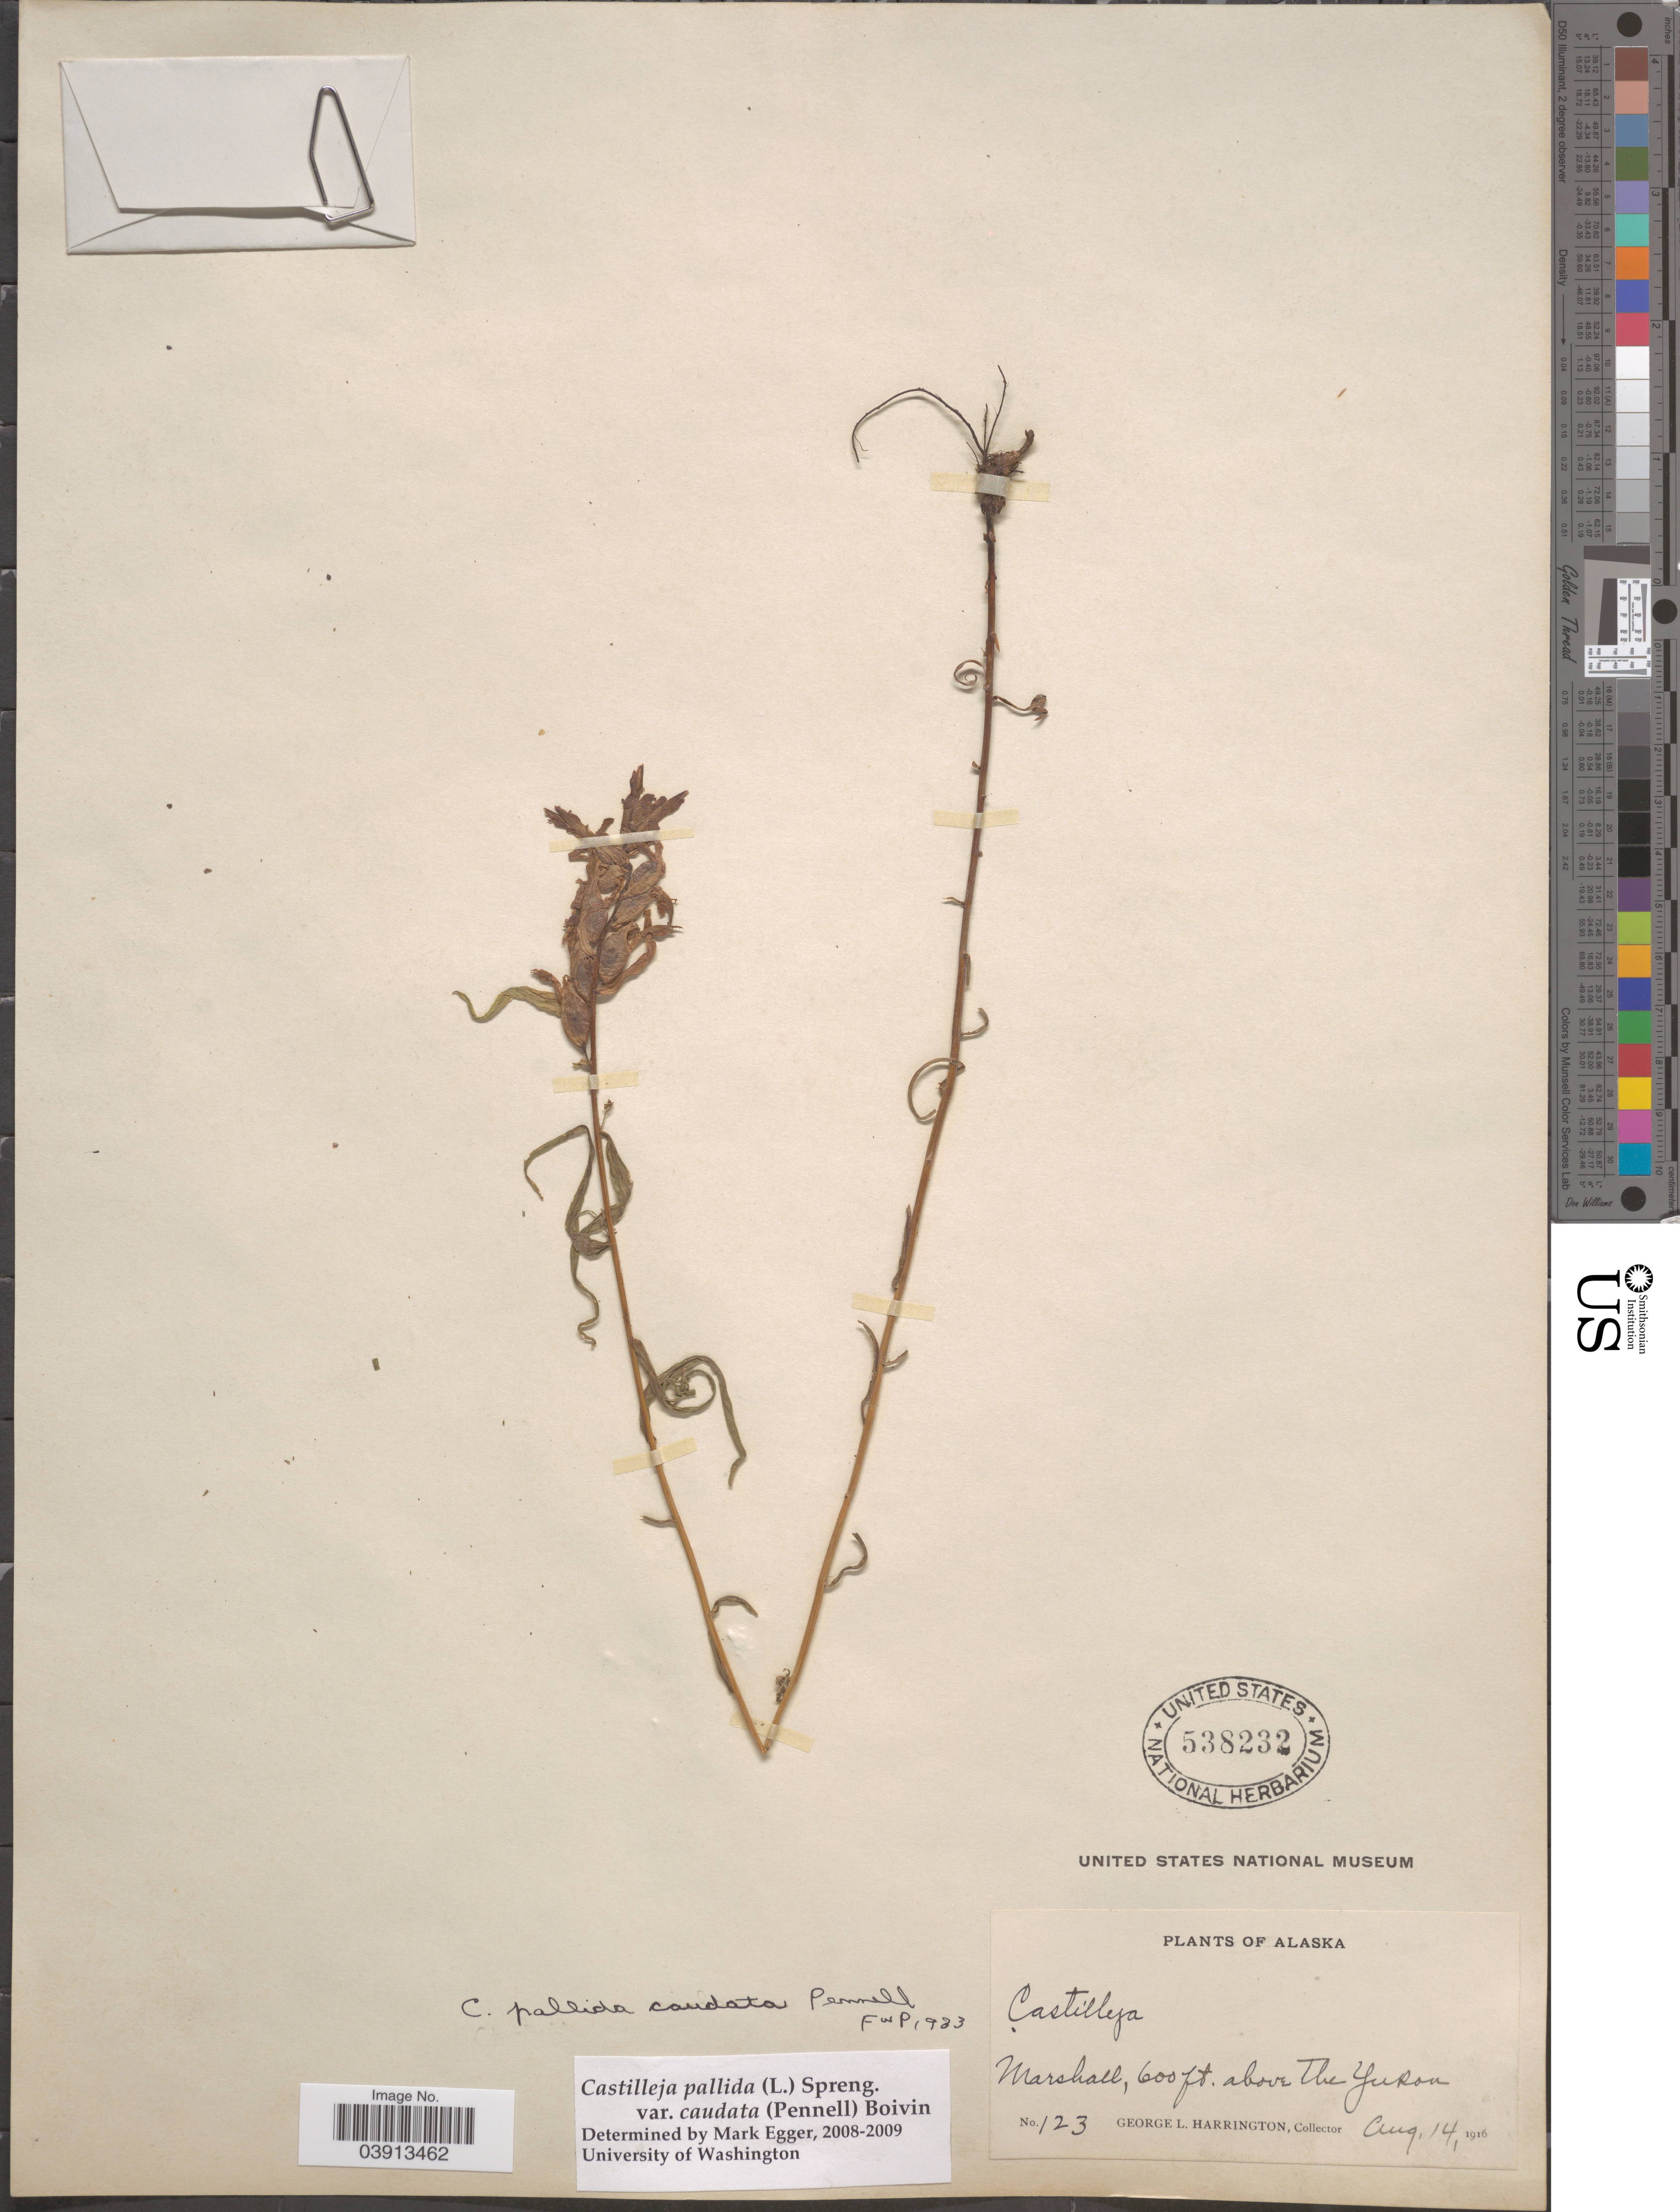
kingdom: Plantae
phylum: Tracheophyta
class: Magnoliopsida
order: Lamiales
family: Orobanchaceae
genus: Castilleja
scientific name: Castilleja pallida var. caudata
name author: (Pennell) B. Boivin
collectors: G. Harrington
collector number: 123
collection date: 1916-08-14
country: United States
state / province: Alaska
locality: Marshall, above the Yukon.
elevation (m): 183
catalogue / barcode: US 538232